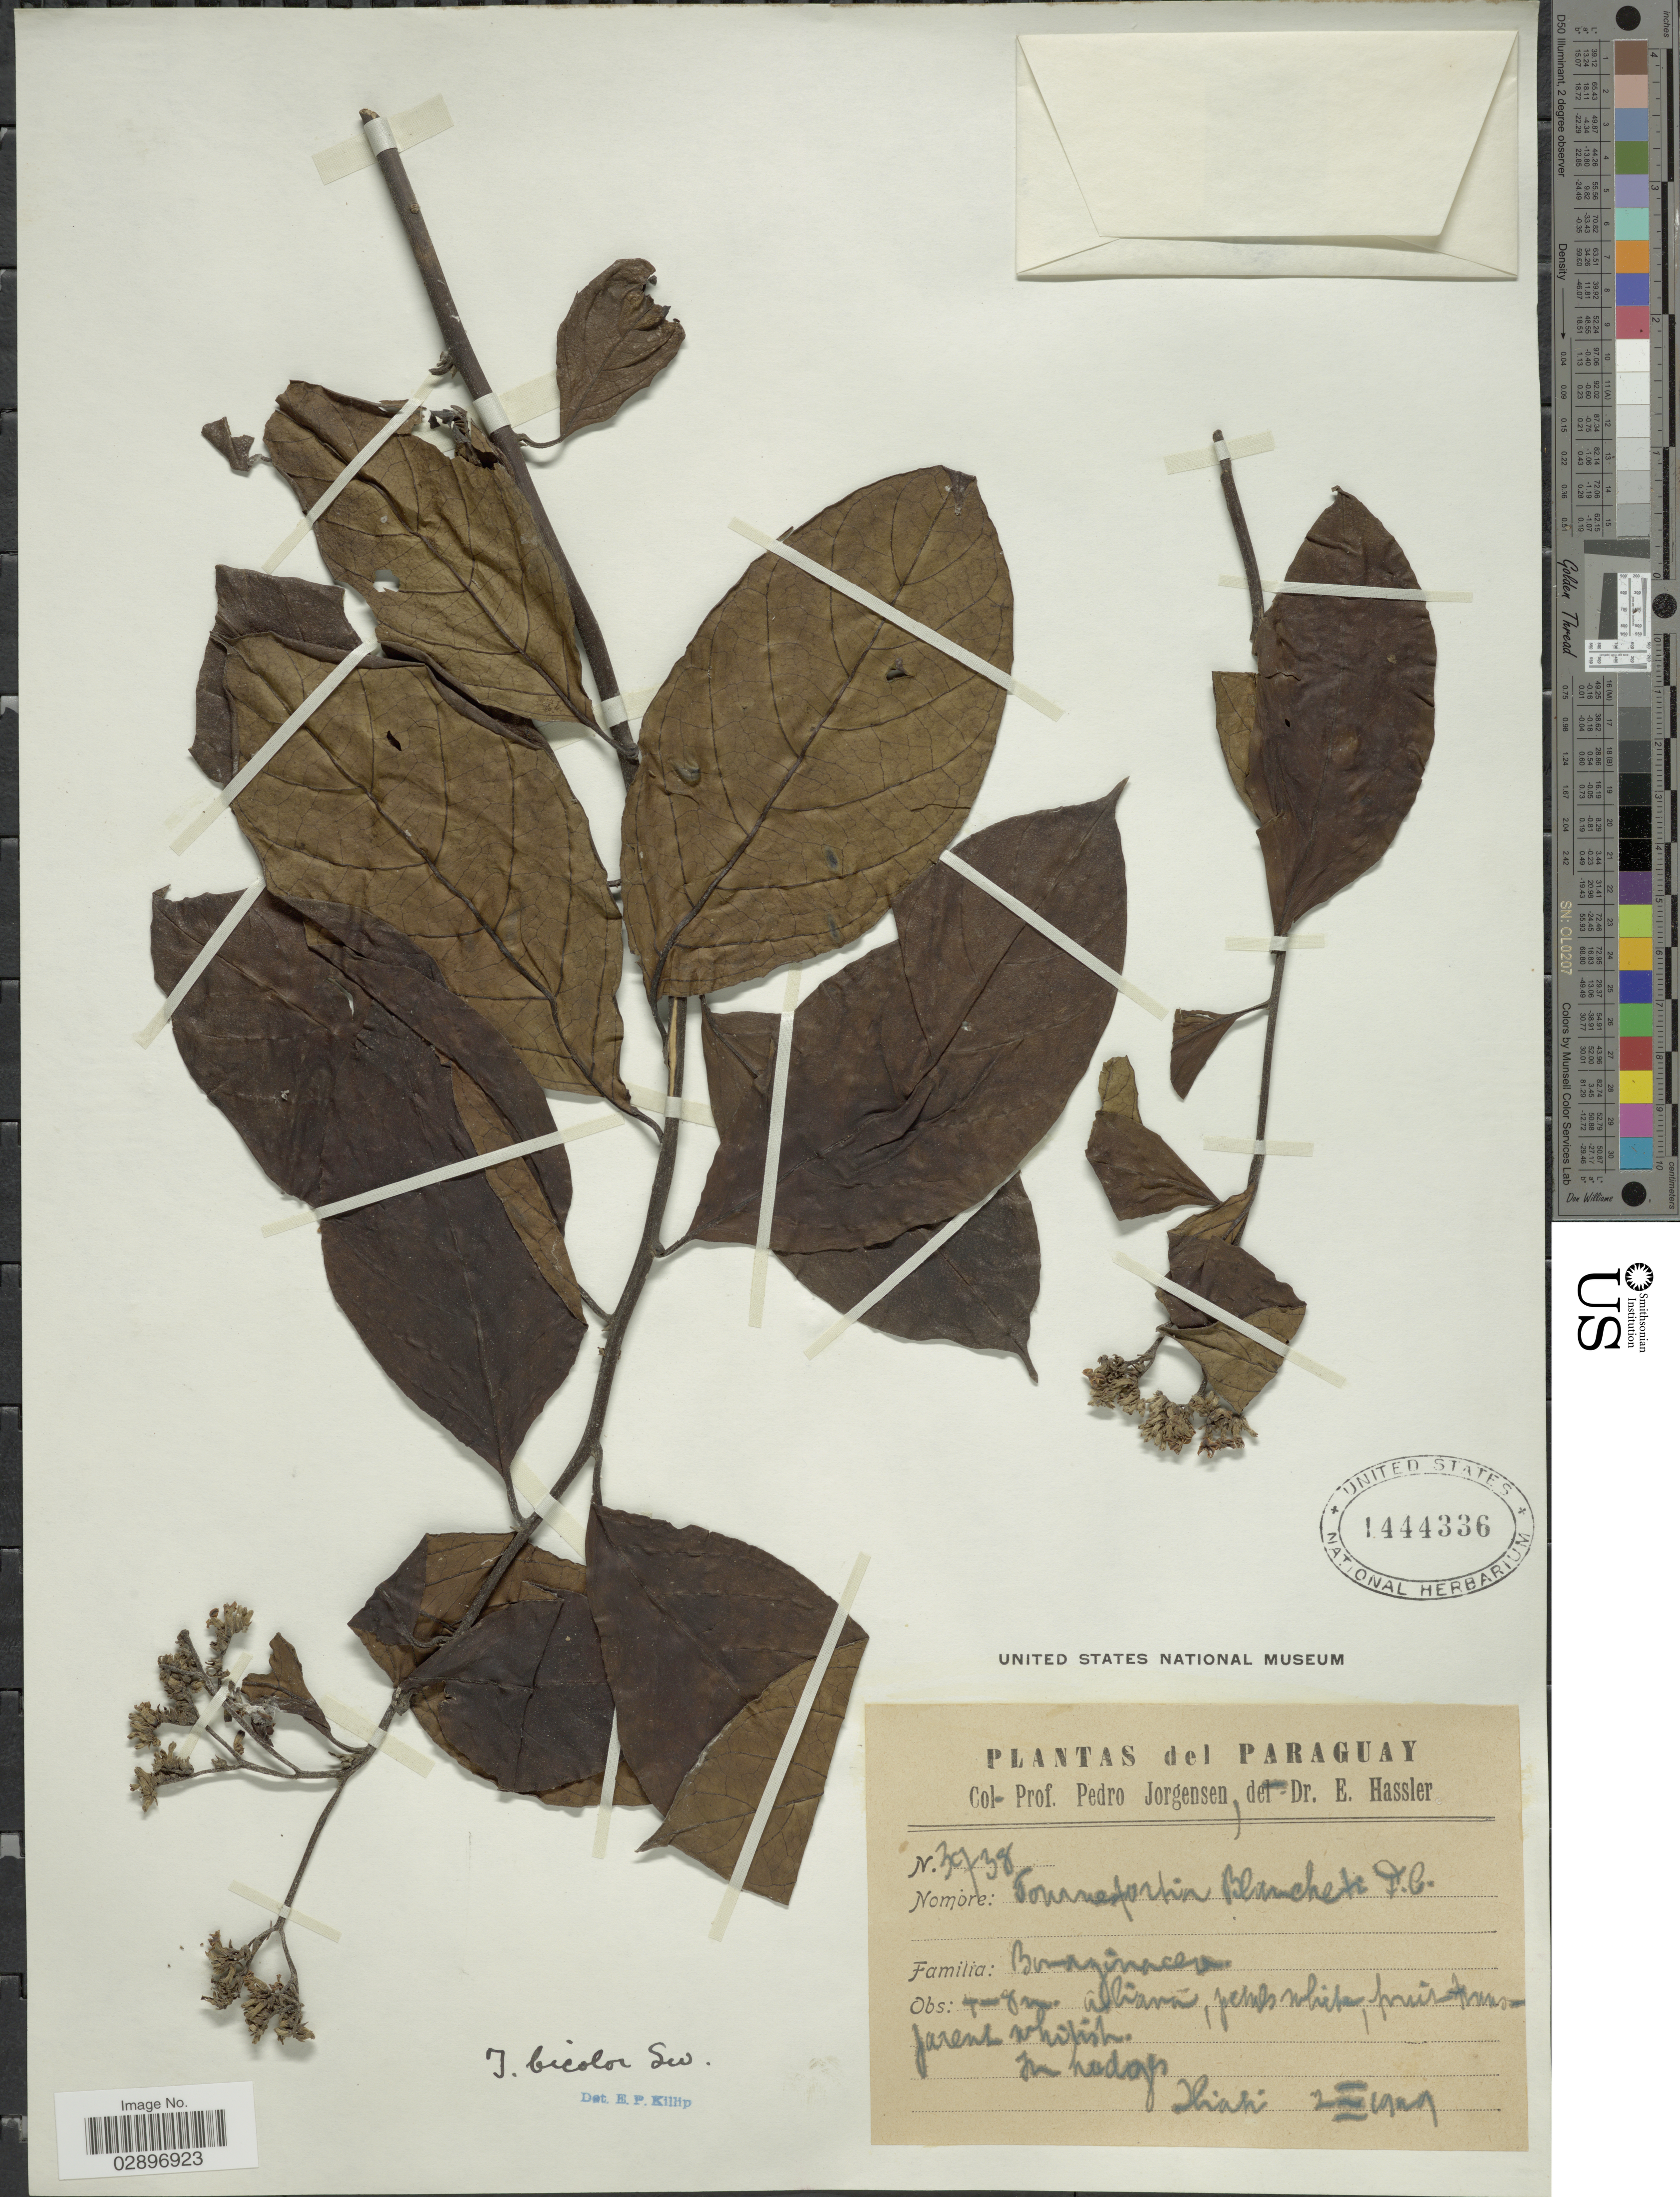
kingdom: Plantae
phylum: Tracheophyta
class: Magnoliopsida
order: Boraginales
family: Heliotropiaceae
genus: Tournefortia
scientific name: Tournefortia bicolor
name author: Sw.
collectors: P. Jörgensen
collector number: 3738*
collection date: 1929-02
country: Paraguay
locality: Hiati.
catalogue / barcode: US 1444336